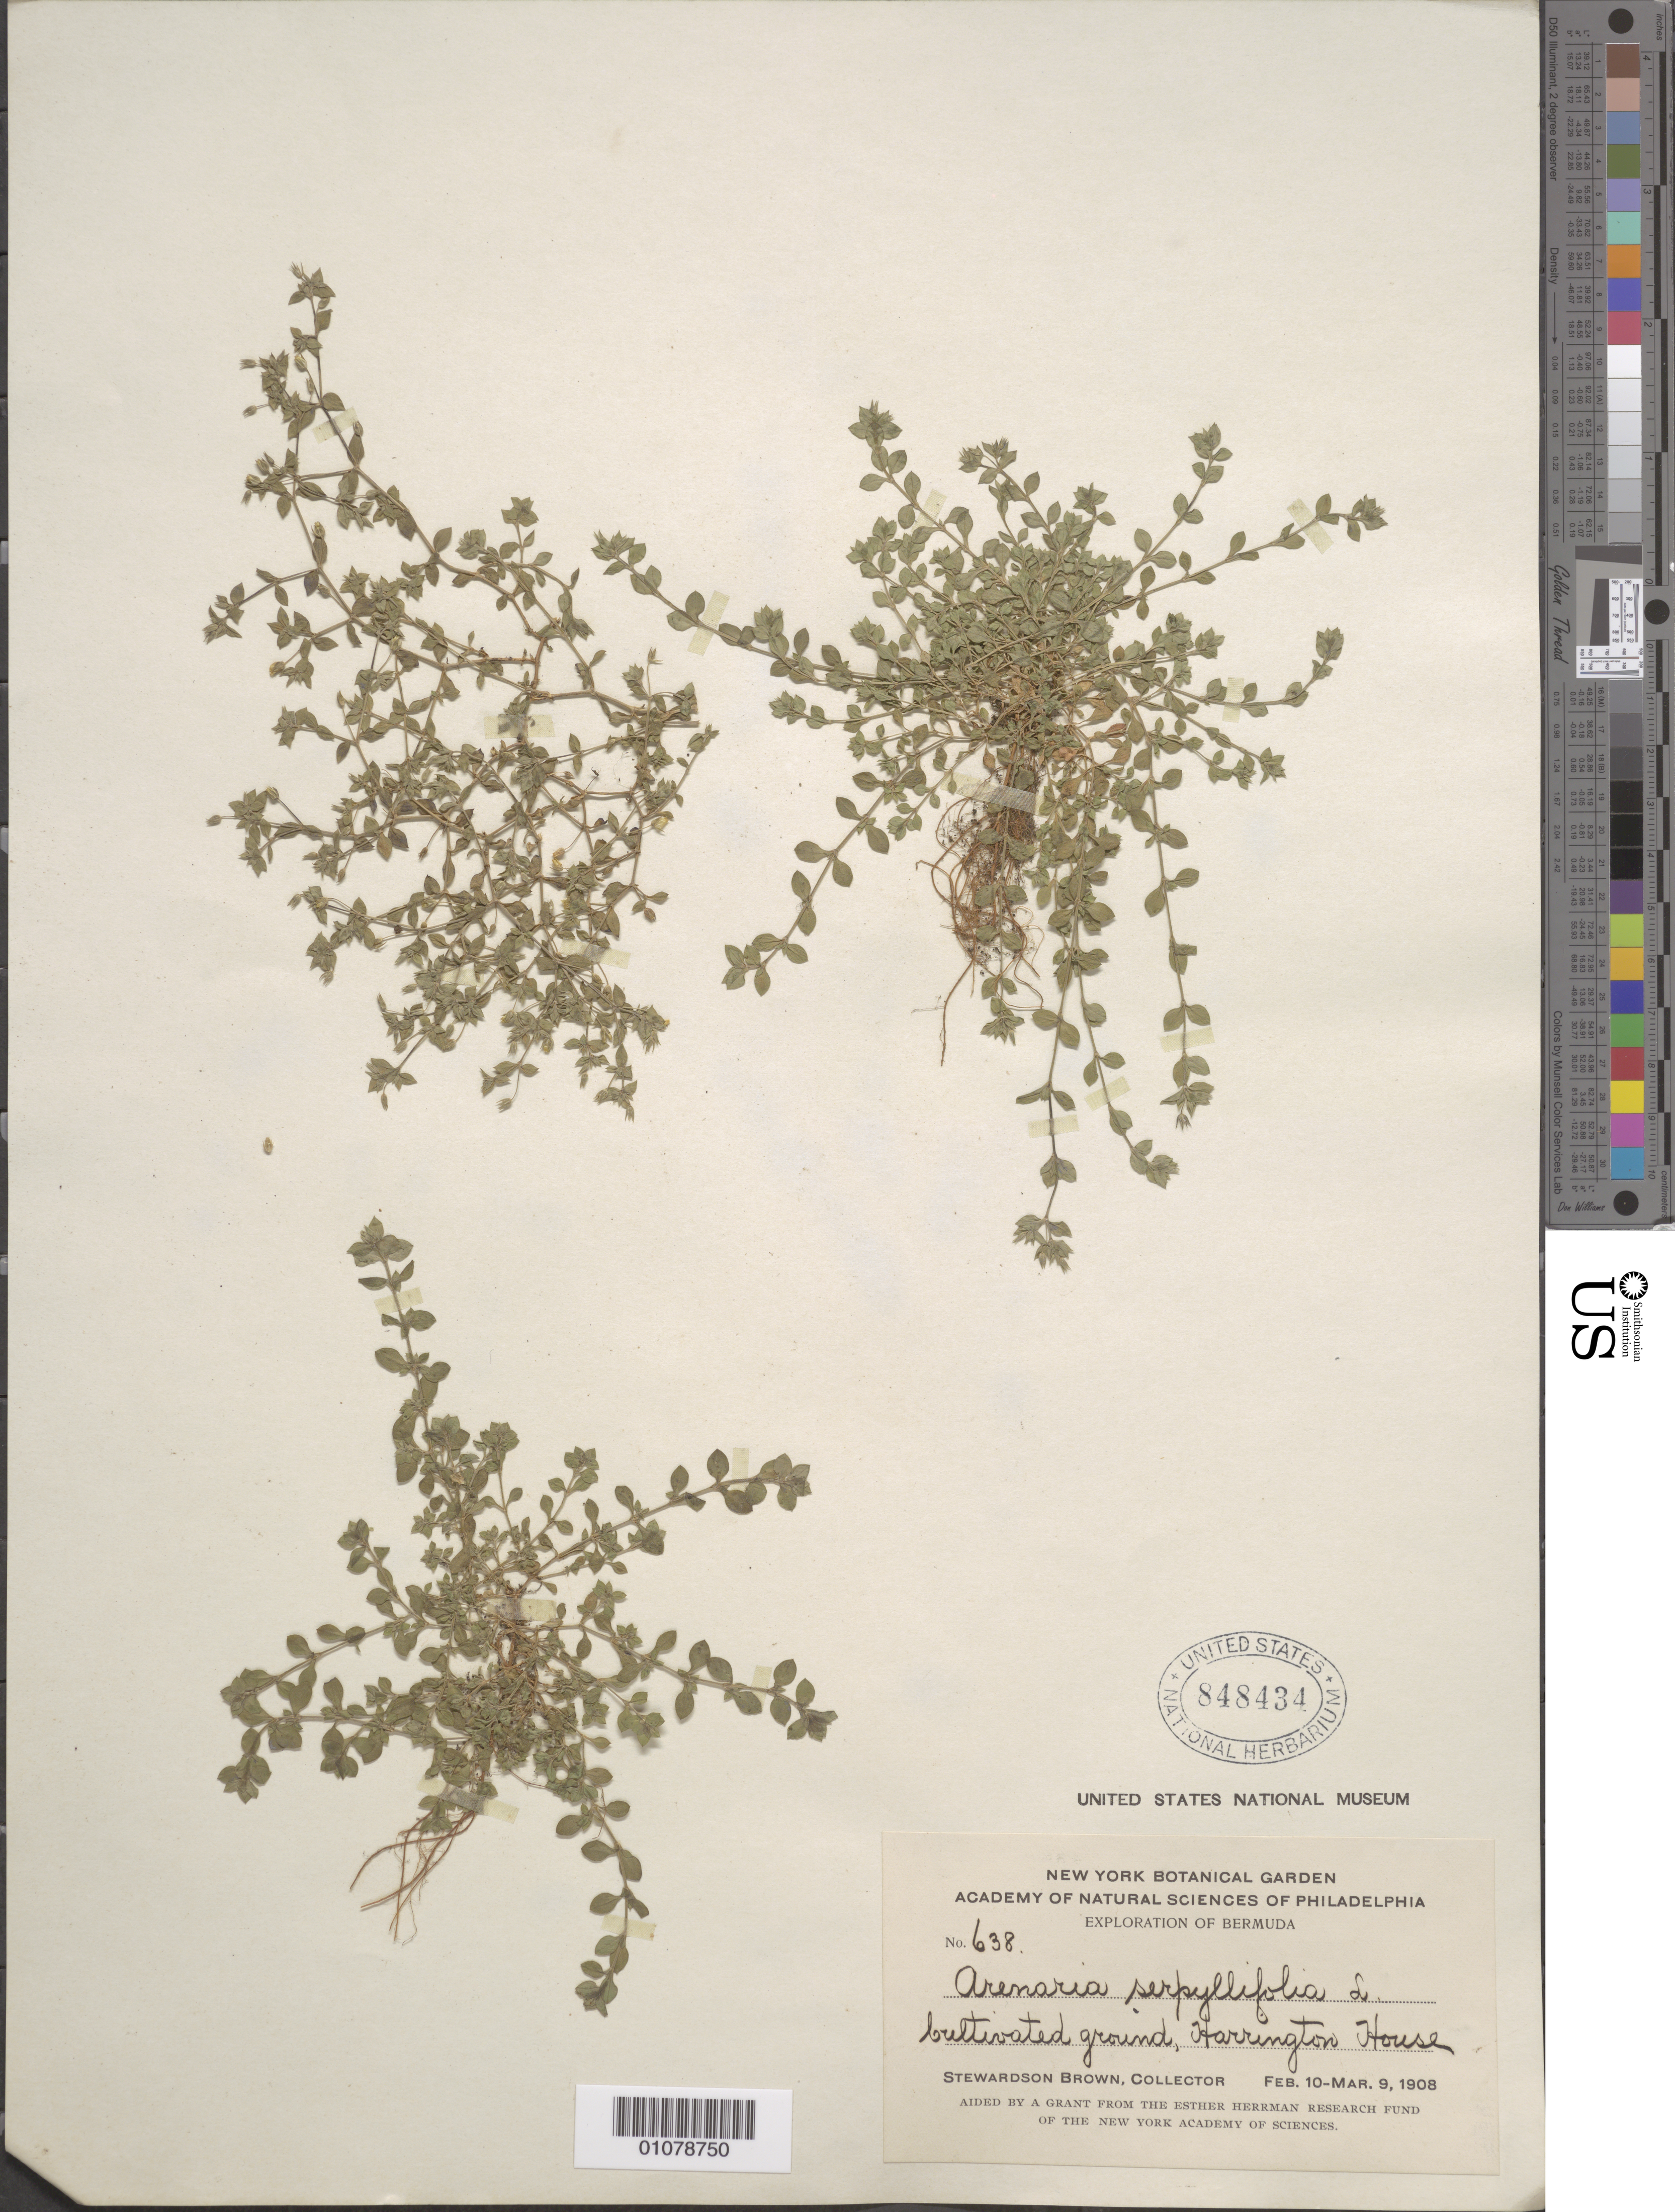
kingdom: Plantae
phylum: Tracheophyta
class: Magnoliopsida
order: Caryophyllales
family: Caryophyllaceae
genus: Arenaria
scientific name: Arenaria serpyllifolia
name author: L.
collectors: S. Brown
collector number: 638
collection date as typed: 10 Feb 1908 to 09 Mar 1908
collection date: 1908-02-10/1908-03-09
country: Bermuda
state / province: Smiths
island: Bermuda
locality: Harrington House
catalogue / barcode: US 848434